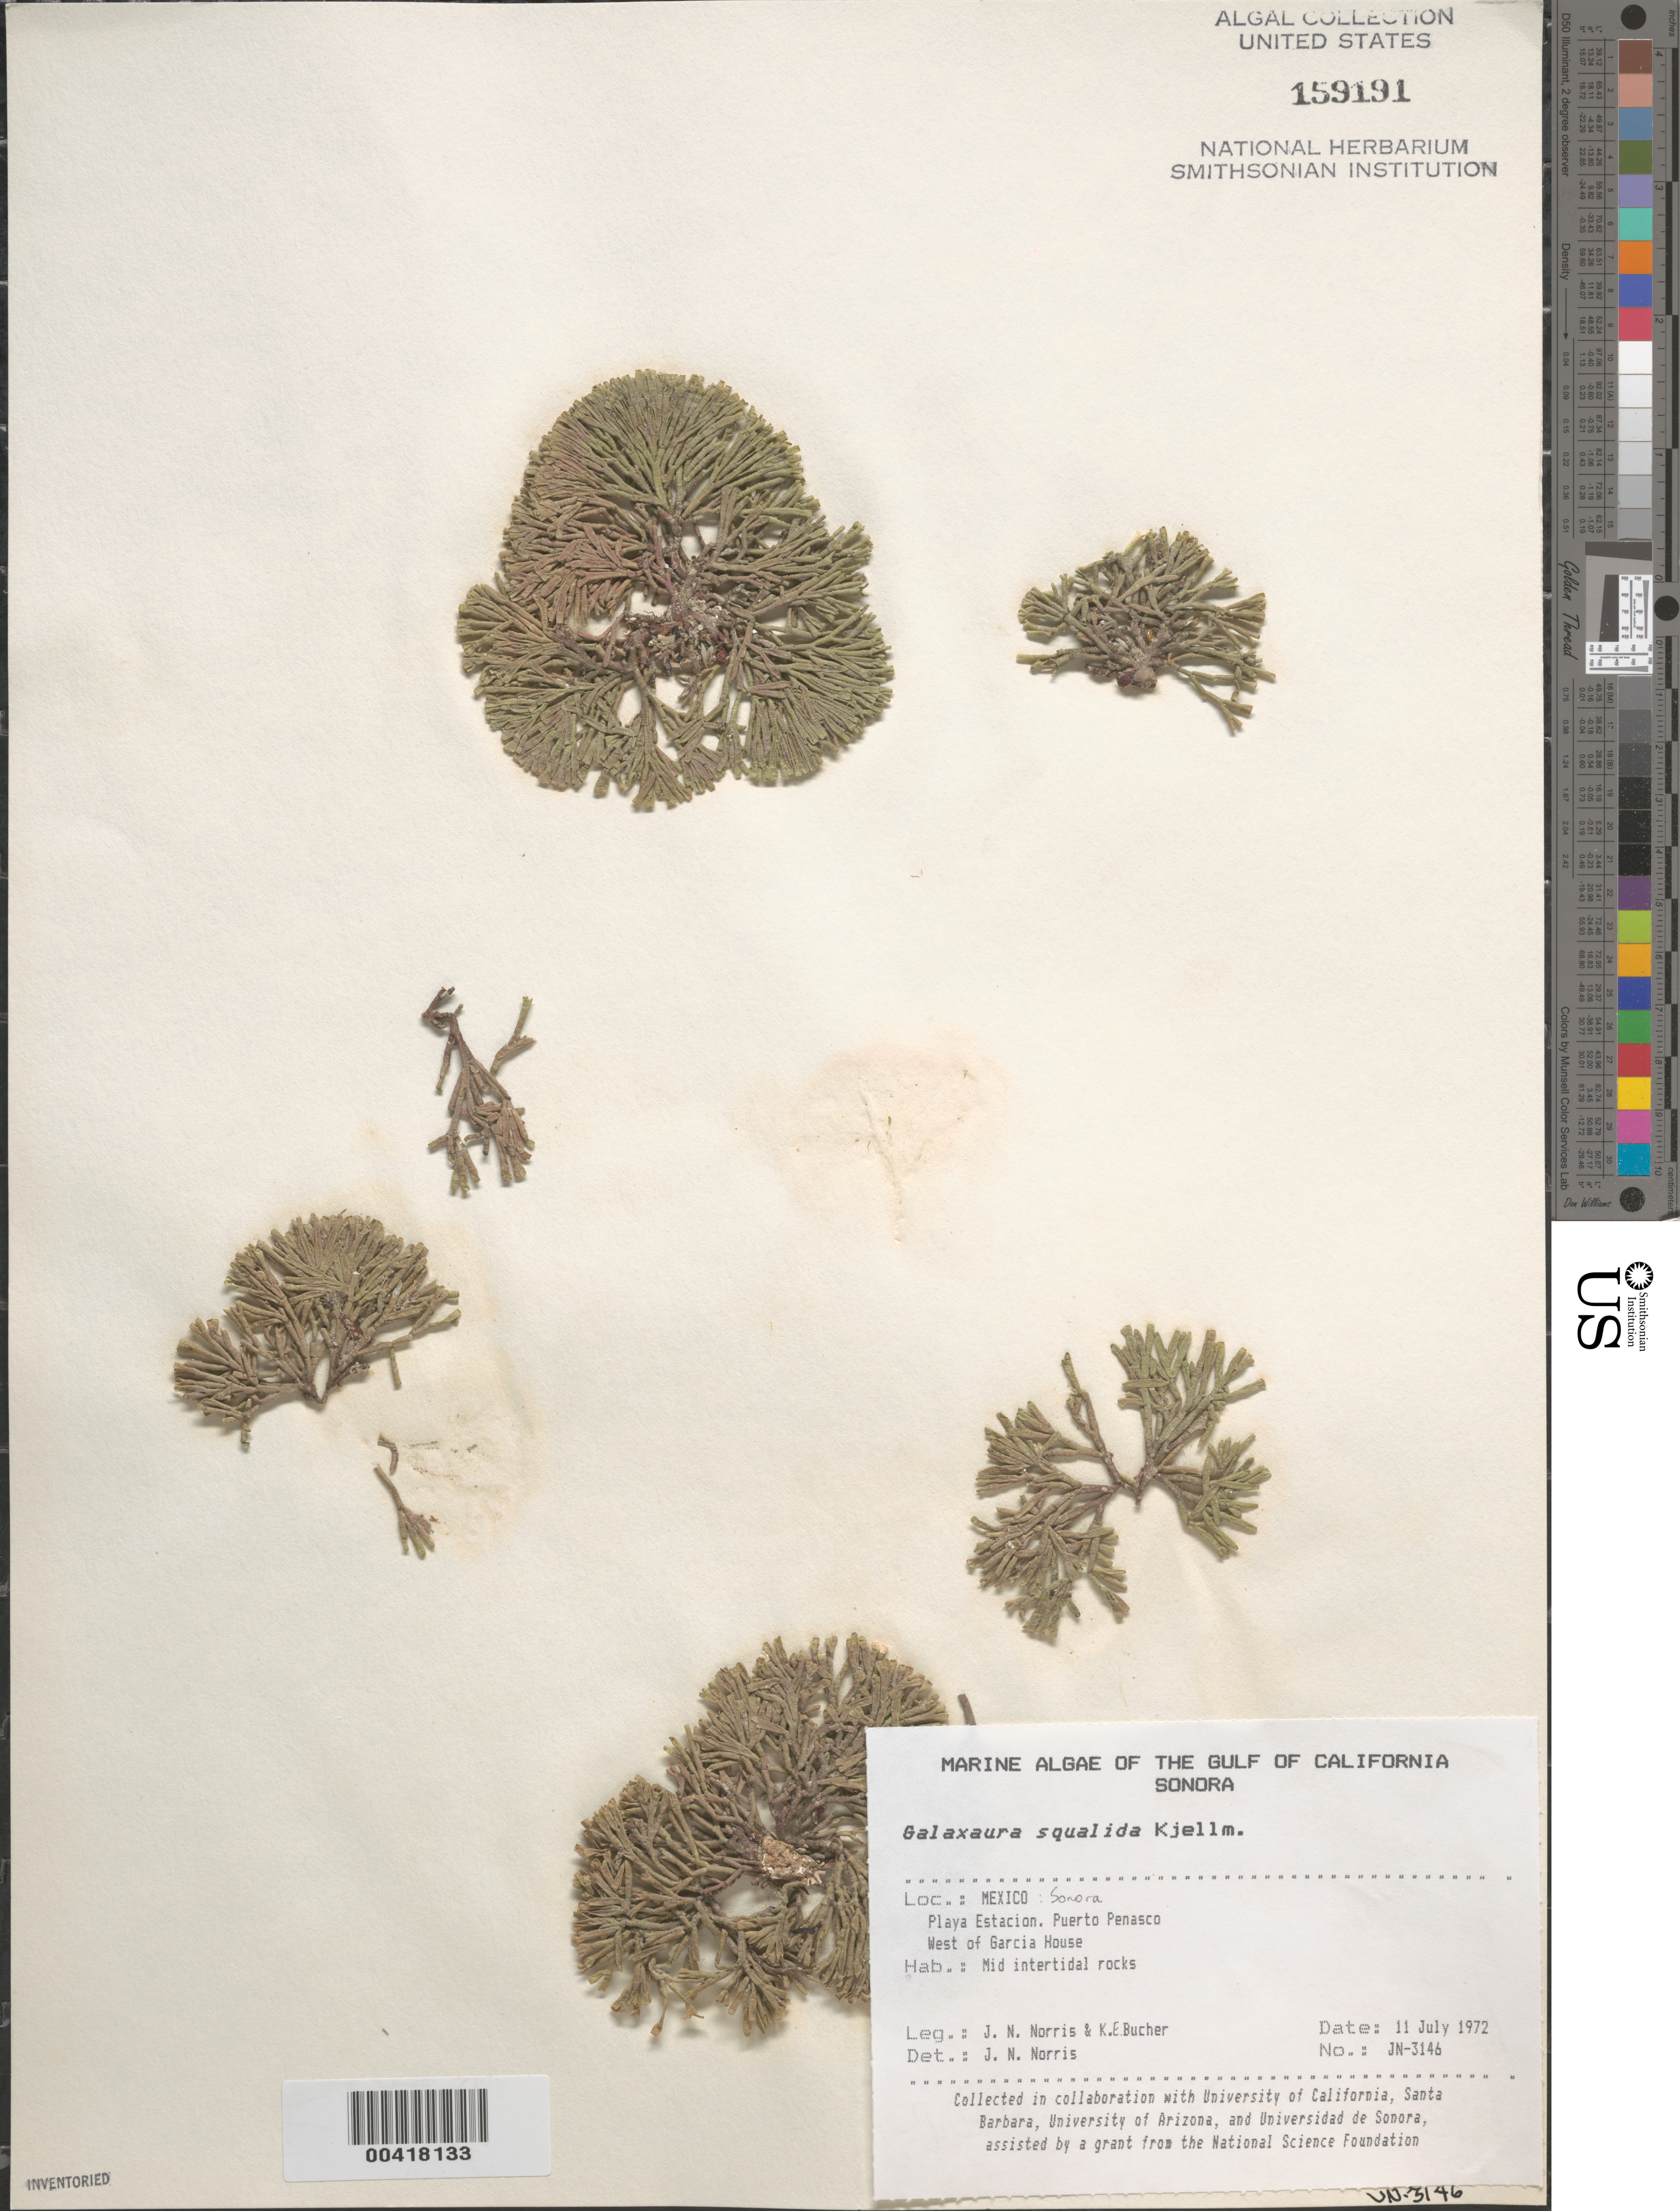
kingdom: Plantae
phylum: Rhodophyta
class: Florideophyceae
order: Nemaliales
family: Galaxauraceae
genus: Galaxaura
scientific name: Galaxaura rugosa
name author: (Ellis & Sol.) J.V.Lamouroux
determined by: Algae name updating Project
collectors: J. N. Norris & K. E. Bucher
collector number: JN-3146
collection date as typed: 11 Jul 1972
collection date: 1972-07-11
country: Mexico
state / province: Sonora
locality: Playa Estacion, Puerto Penasco, west of Garcia House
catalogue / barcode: US 159191